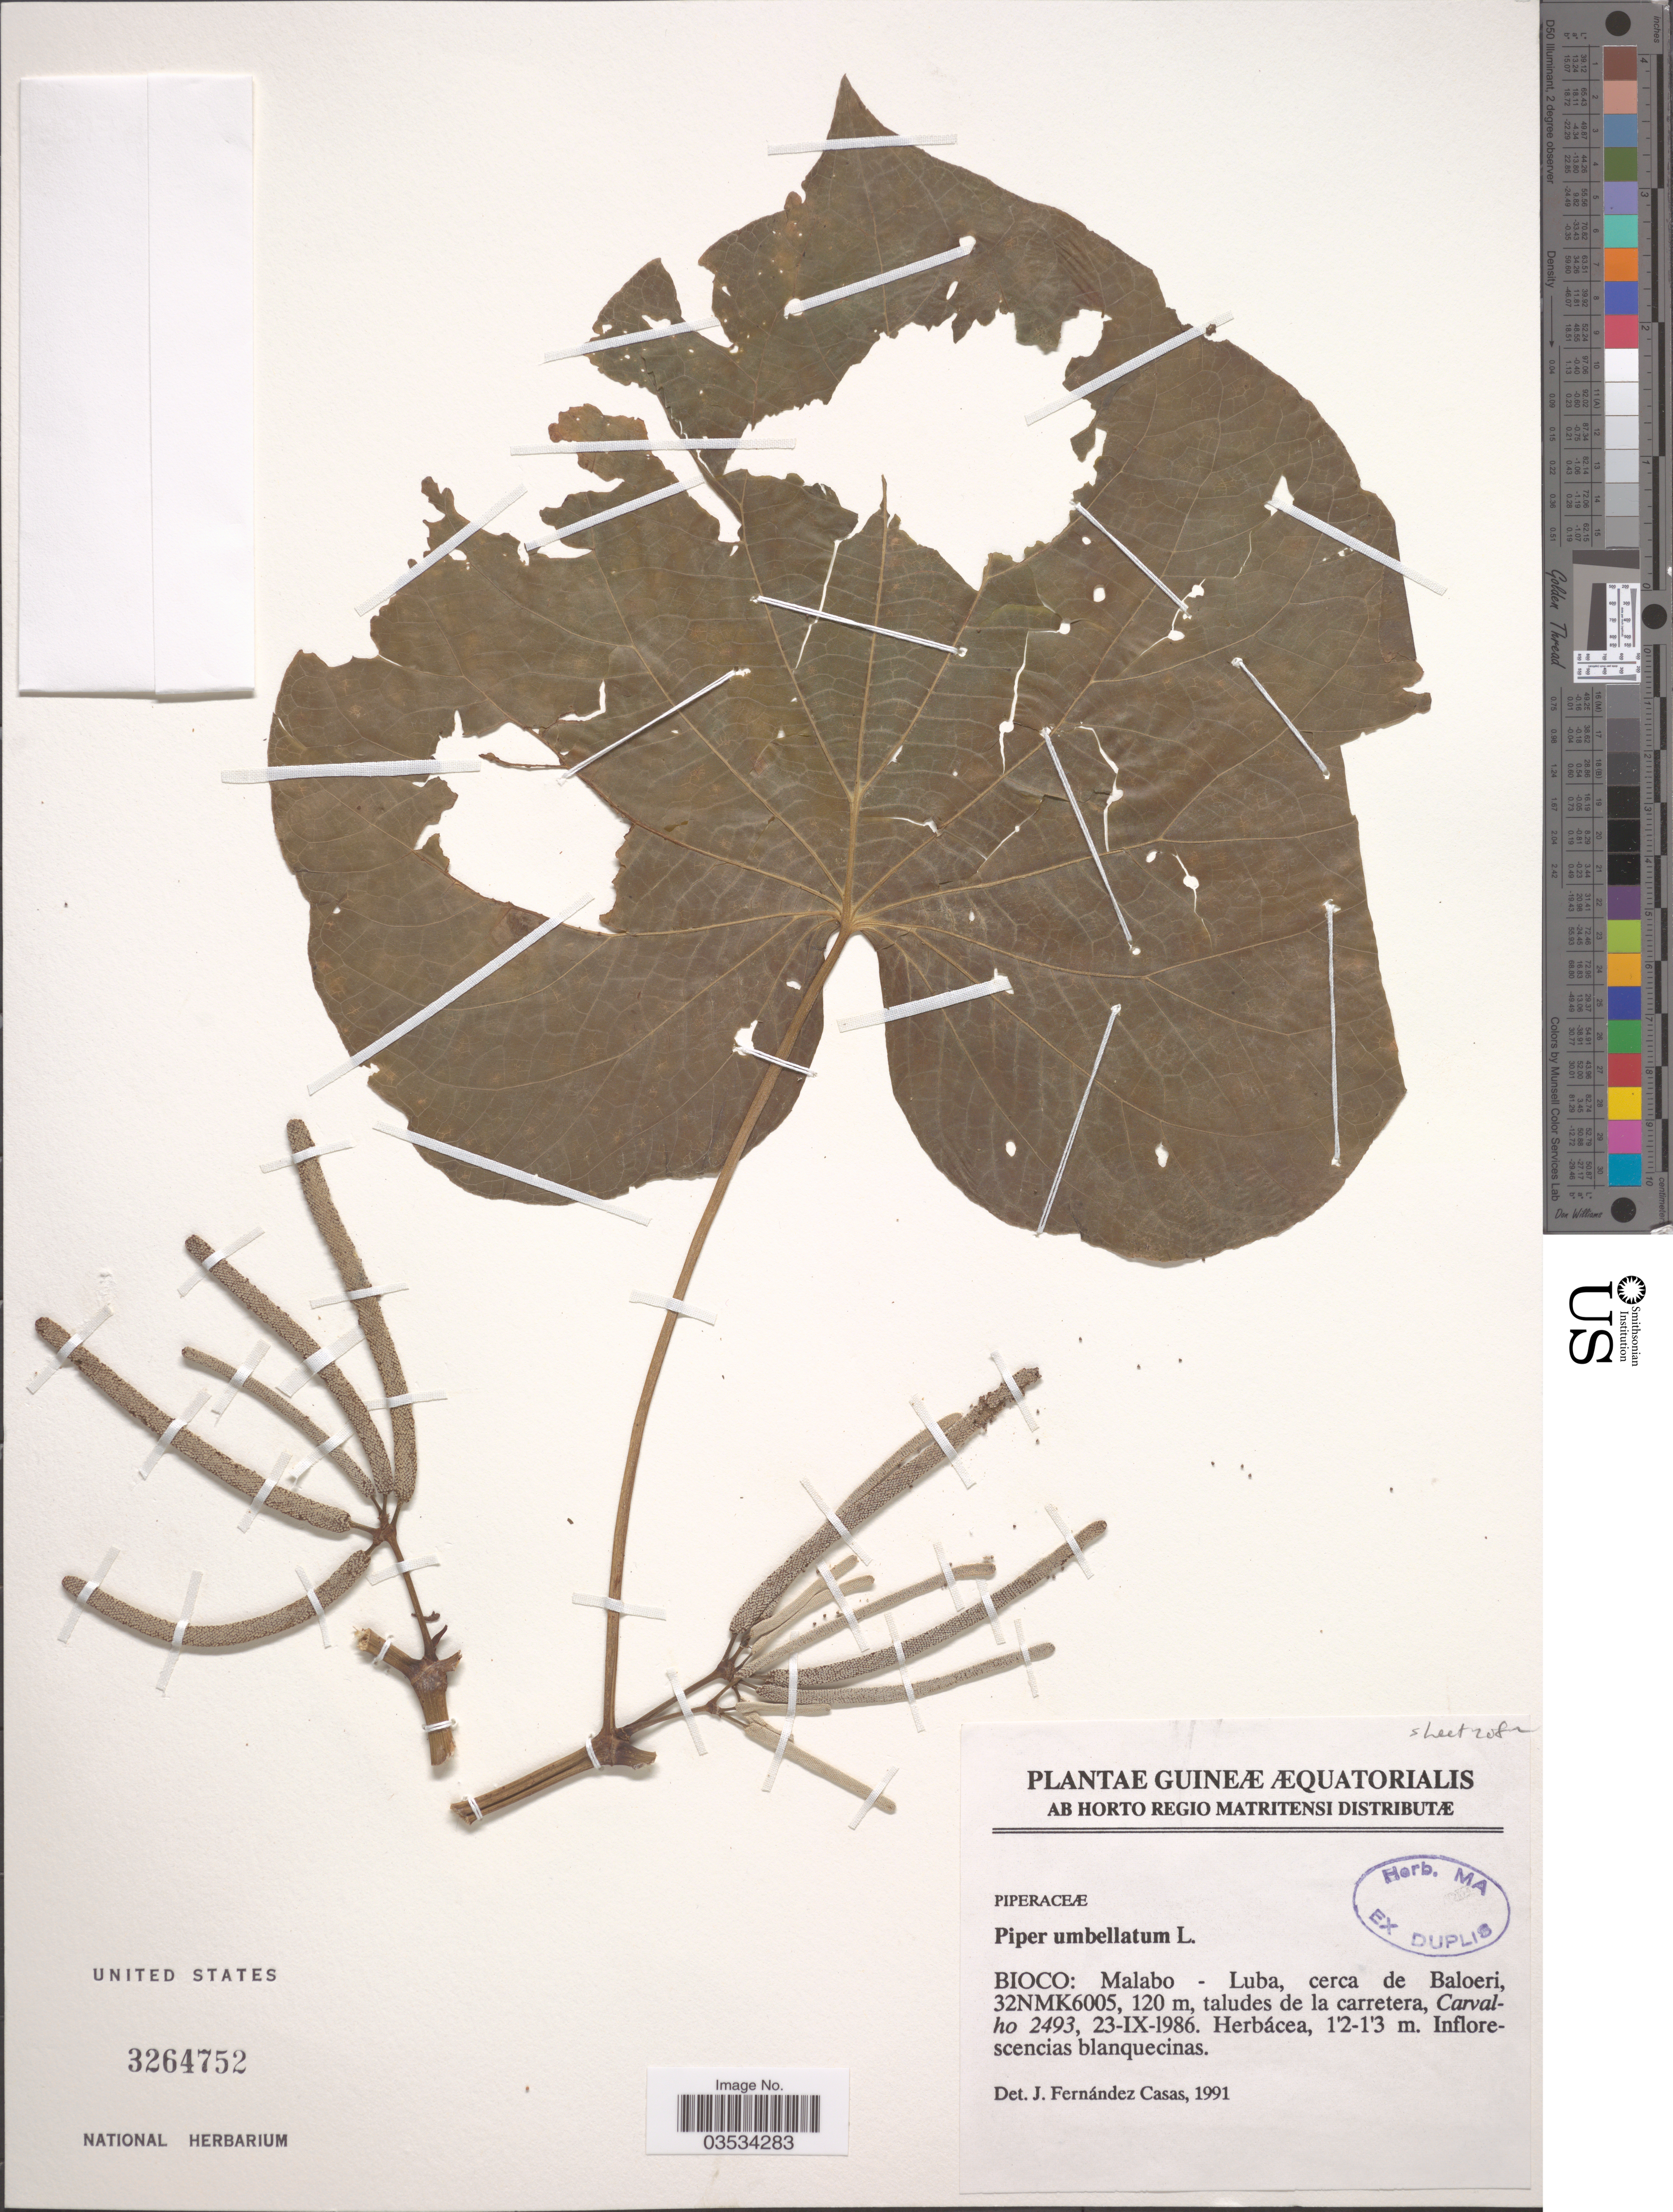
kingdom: Plantae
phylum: Tracheophyta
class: Magnoliopsida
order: Piperales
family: Piperaceae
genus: Piper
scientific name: Piper umbellatum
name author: L.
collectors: Carvalho, --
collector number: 2493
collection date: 1986-09-23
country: Equatorial Guinea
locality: Bioco: Malabo - Luba, cerca de Baloeri, 32NMK6005.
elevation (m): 120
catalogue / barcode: US 3264752